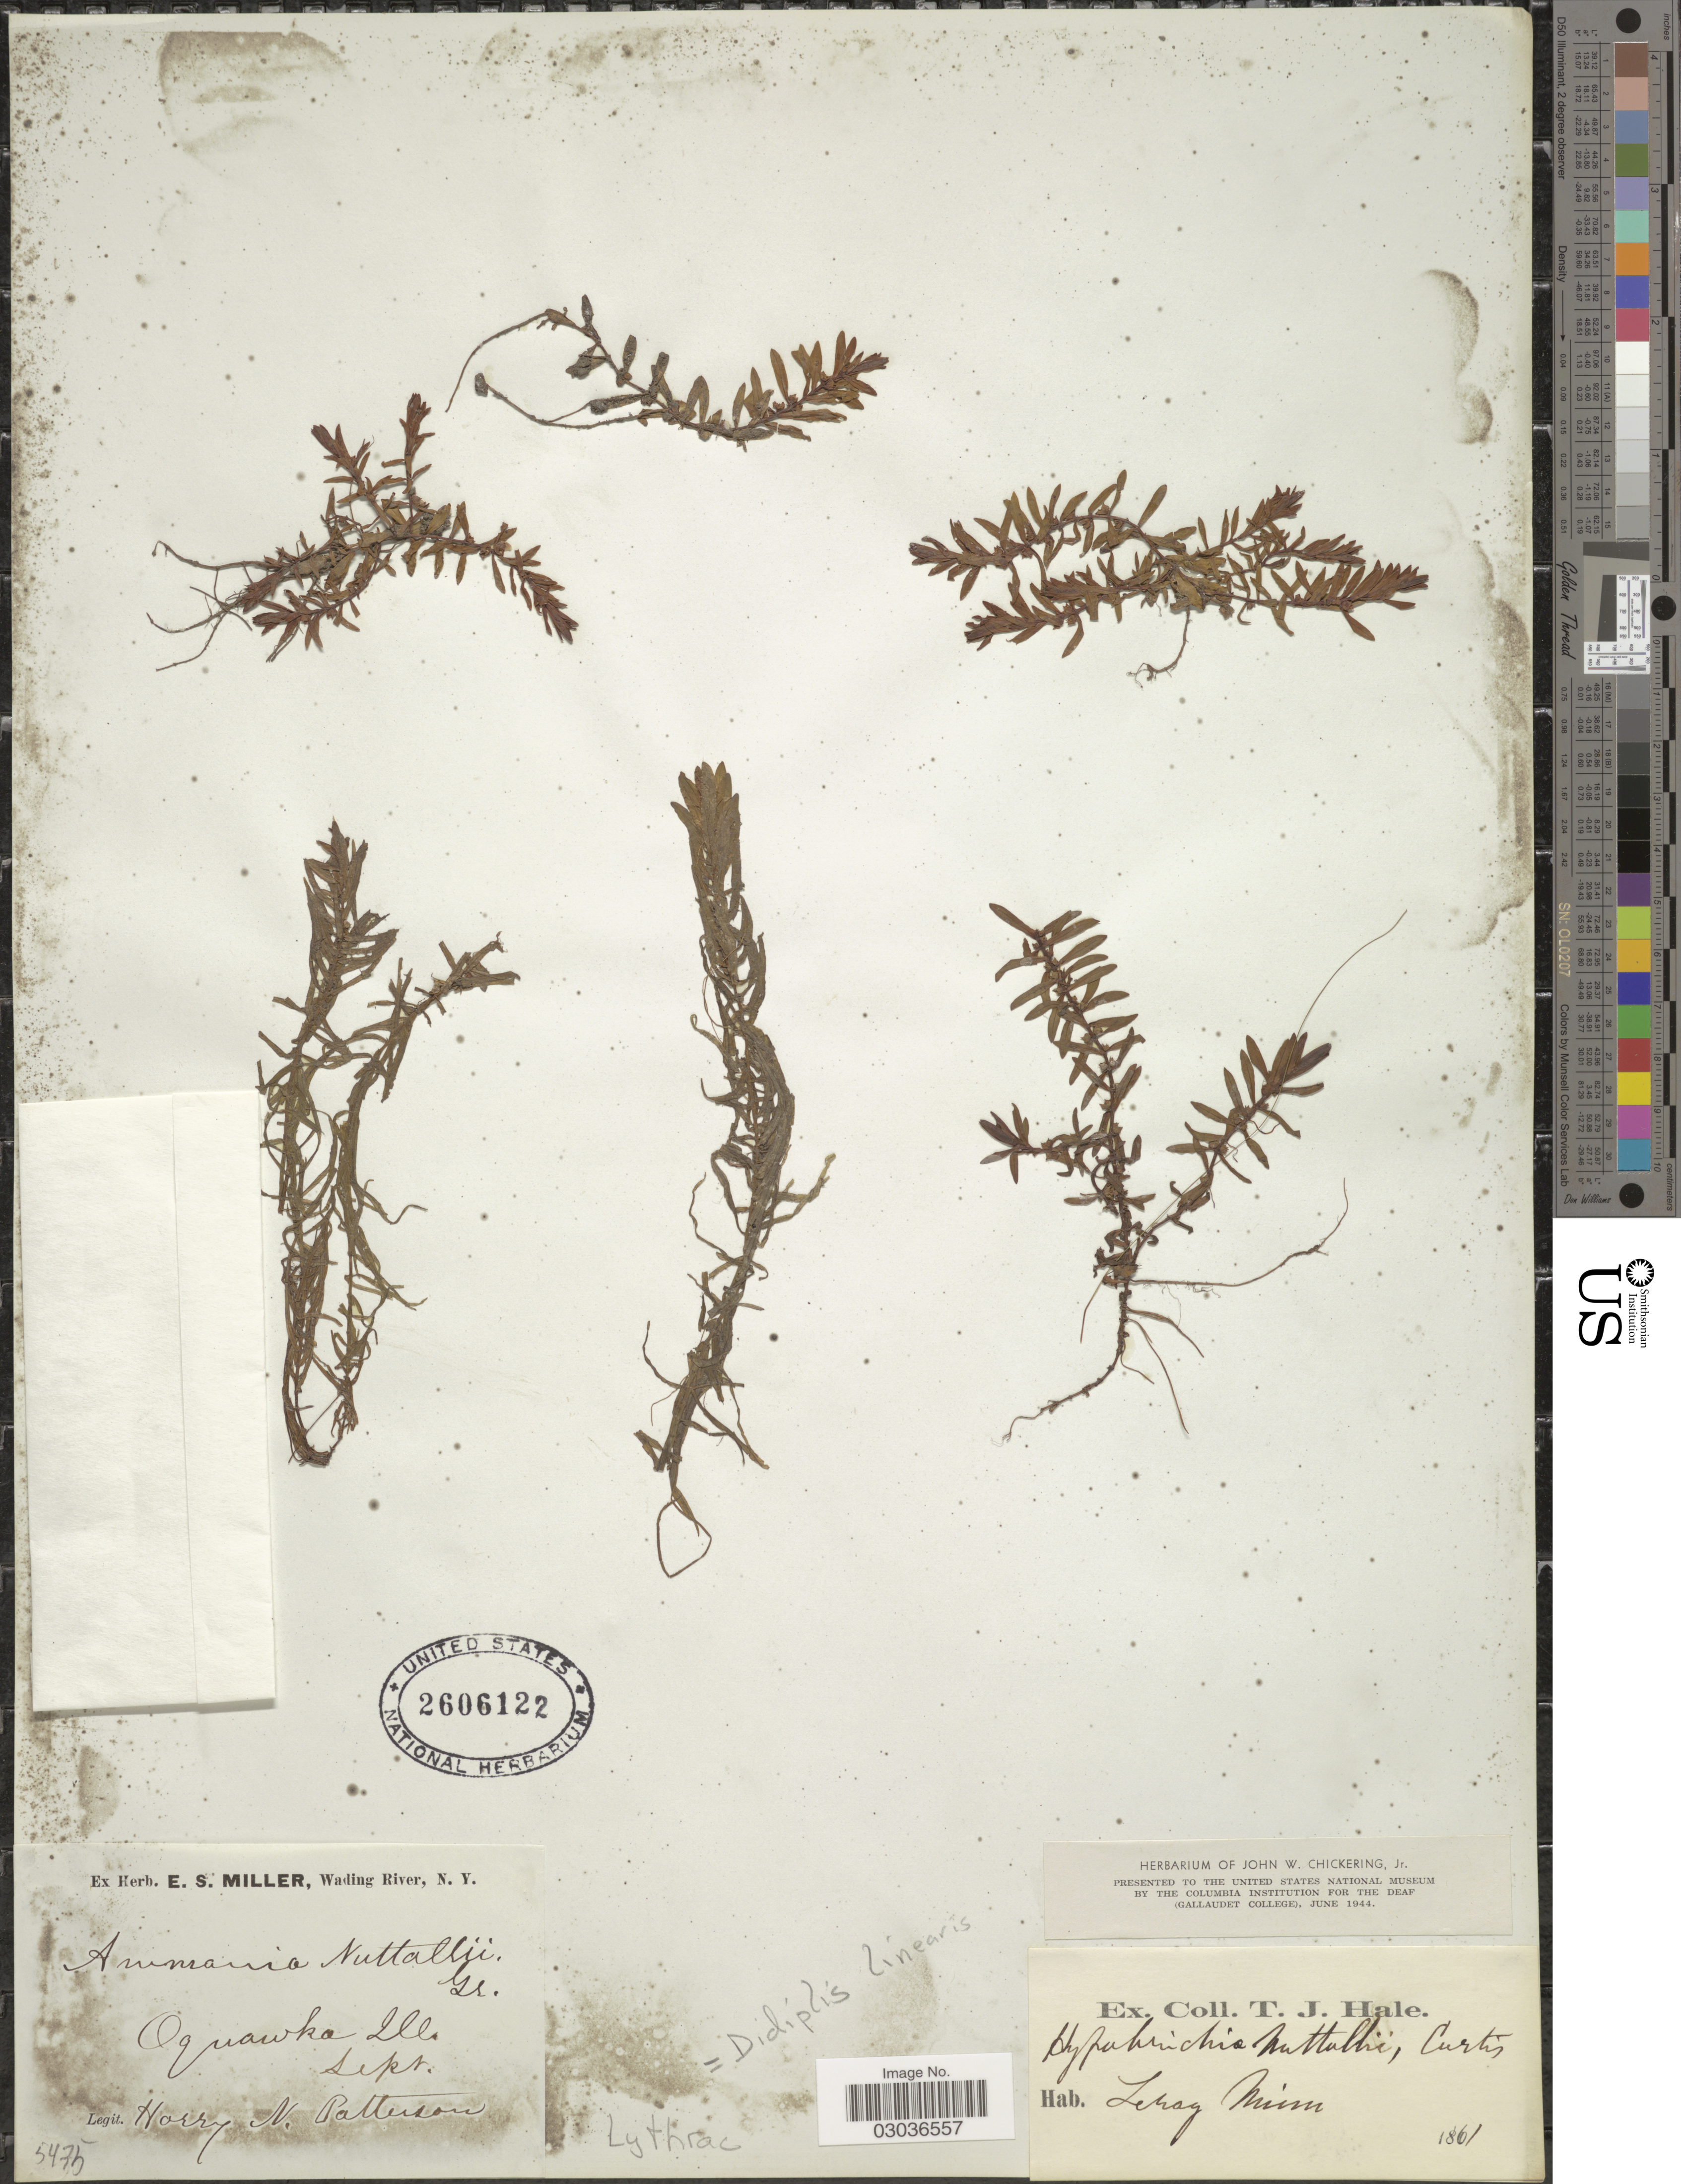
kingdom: Plantae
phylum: Tracheophyta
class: Magnoliopsida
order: Myrtales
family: Lythraceae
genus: Didiplis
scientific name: Didiplis diandra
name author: (Nutt. ex DC.) Alph. Wood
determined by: Strong, Mark T., (BOT), Smithsonian Institution - National Museum of Natural History (UNITED STATES)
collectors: H. N. Patterson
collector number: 5435?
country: United States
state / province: Illinois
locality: Oquawka. Ill.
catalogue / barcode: US 2606122